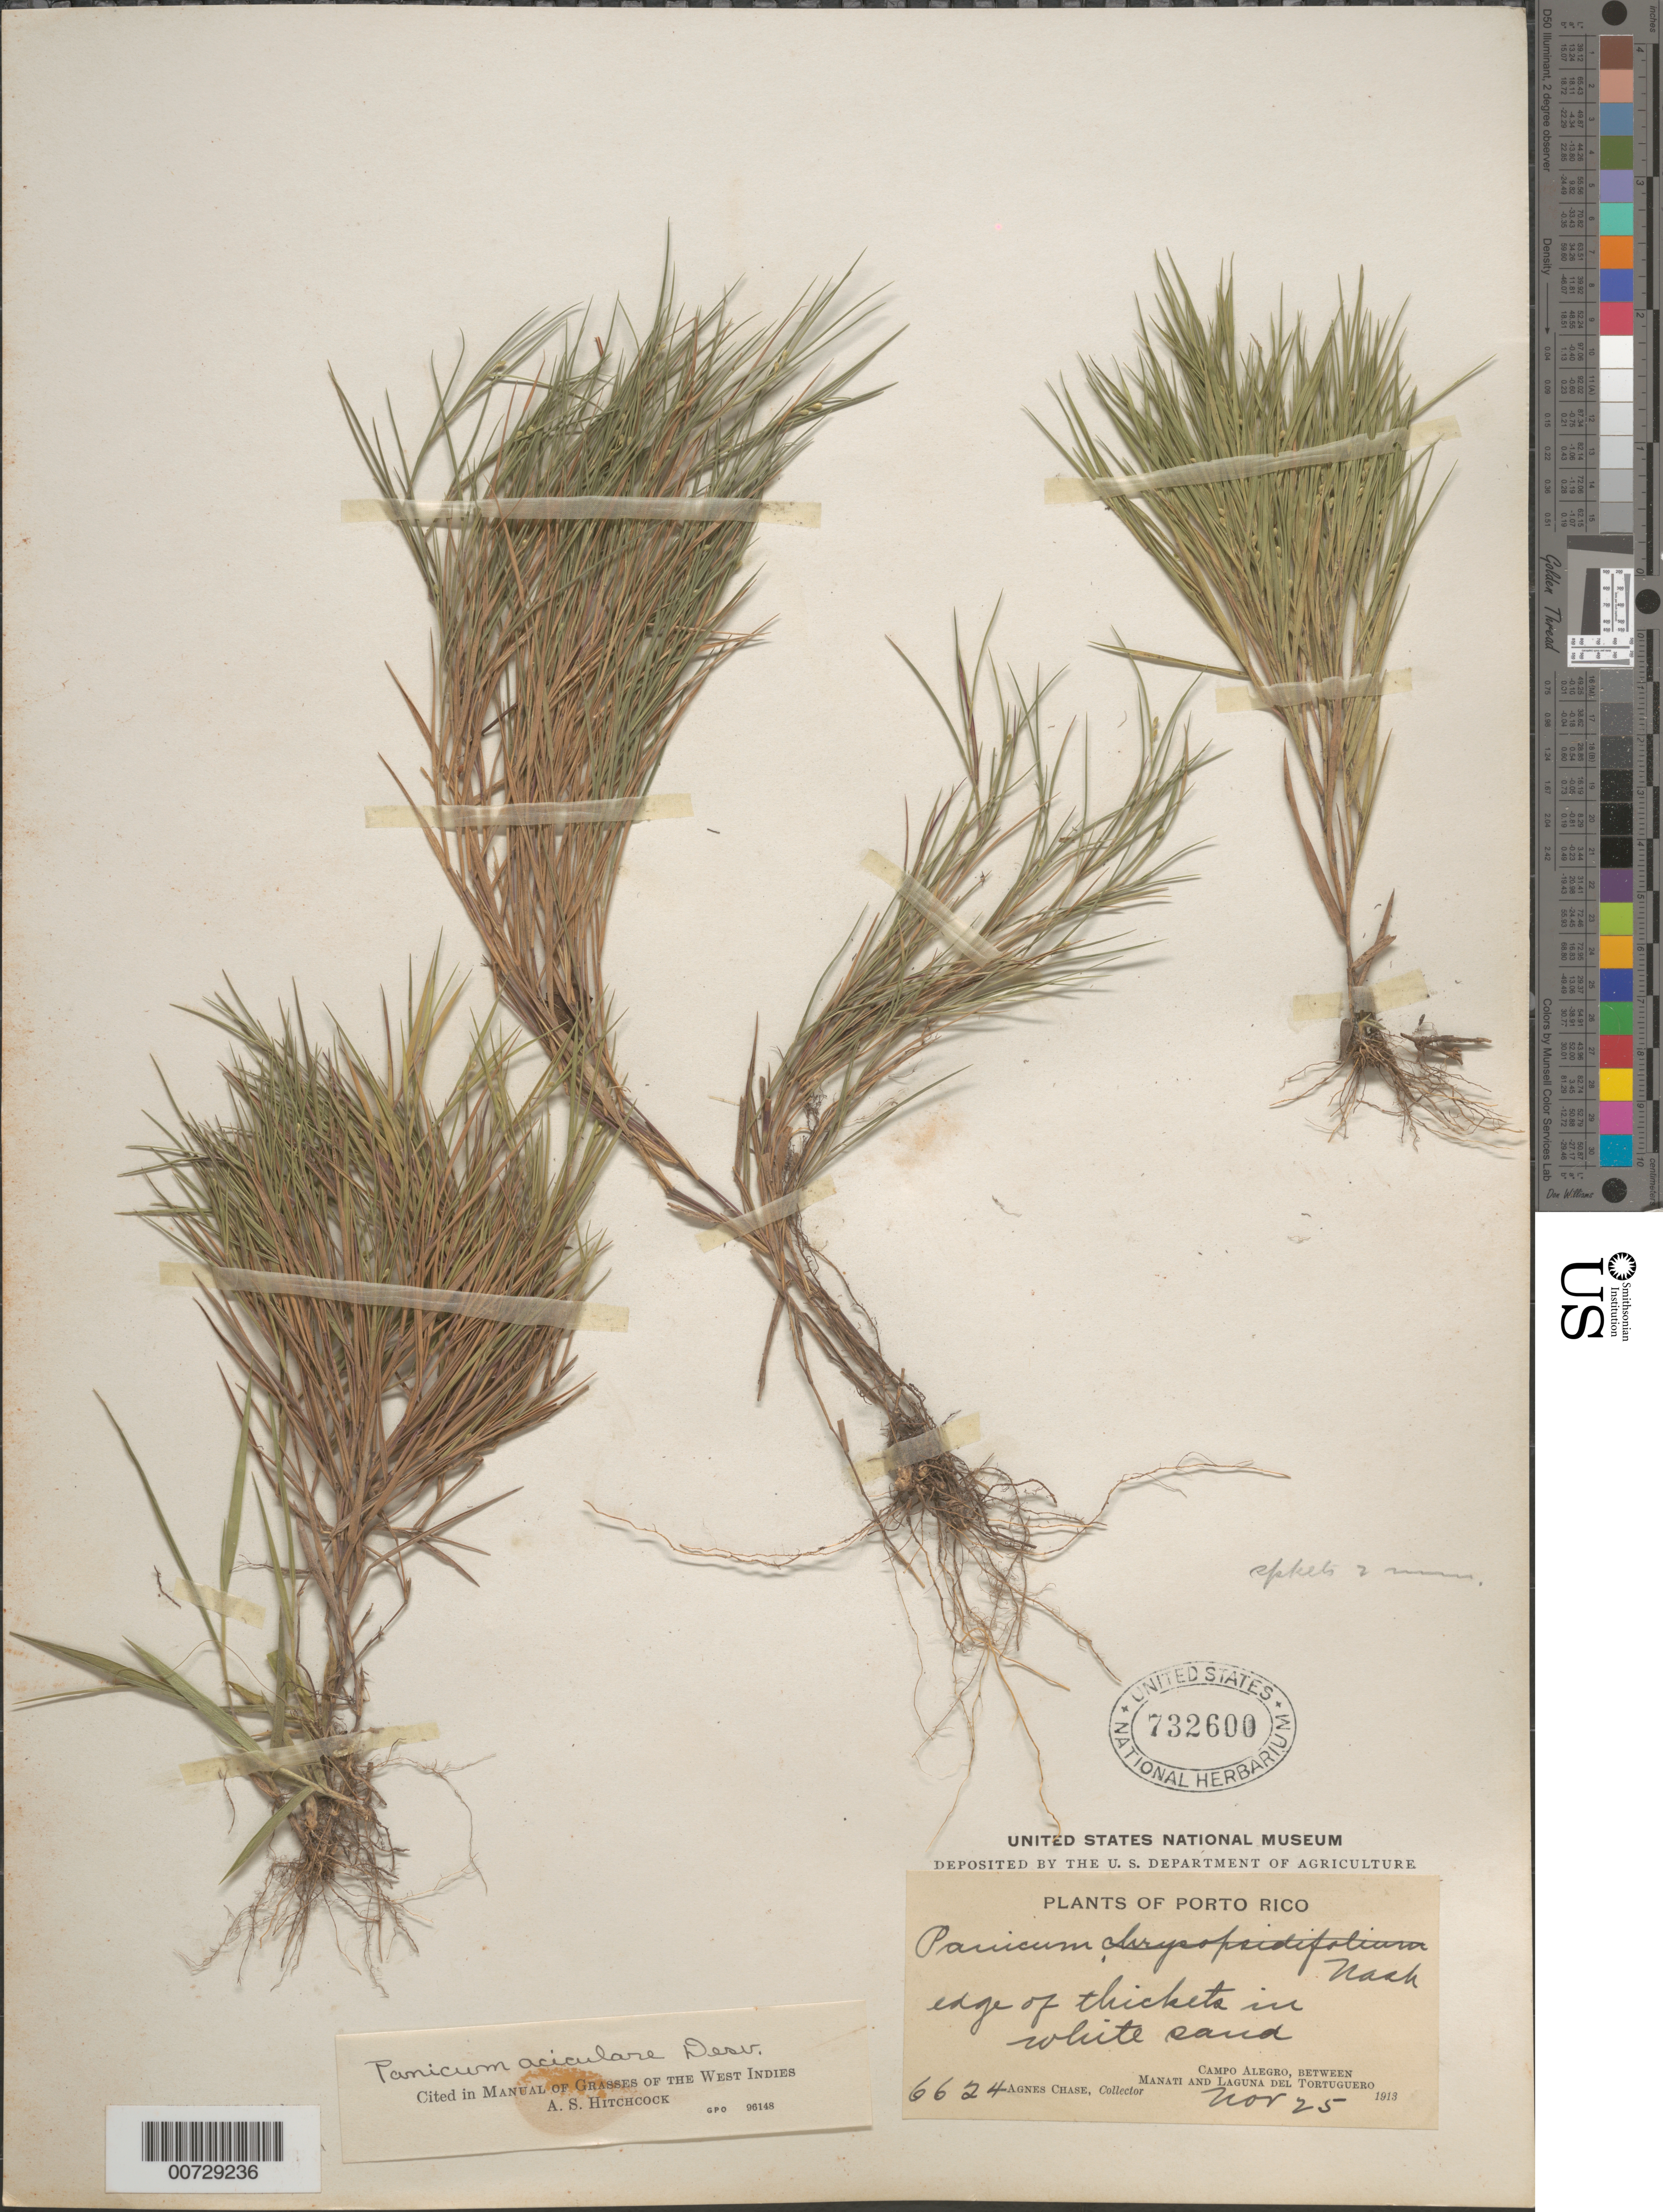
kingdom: Plantae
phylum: Tracheophyta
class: Liliopsida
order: Poales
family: Poaceae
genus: Dichanthelium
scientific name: Dichanthelium aciculare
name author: (Desv. ex Poir.) Gould & C.A. Clark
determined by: Hitchcock, Albert S.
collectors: A. Chase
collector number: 6624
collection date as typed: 25 Nov 1913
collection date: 1913-11-25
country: Puerto Rico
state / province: Manatí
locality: Campo Alegre, btw Manati and Laguna del Tortuguero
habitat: Edge of open thicket in white sand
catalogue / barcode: US 732600